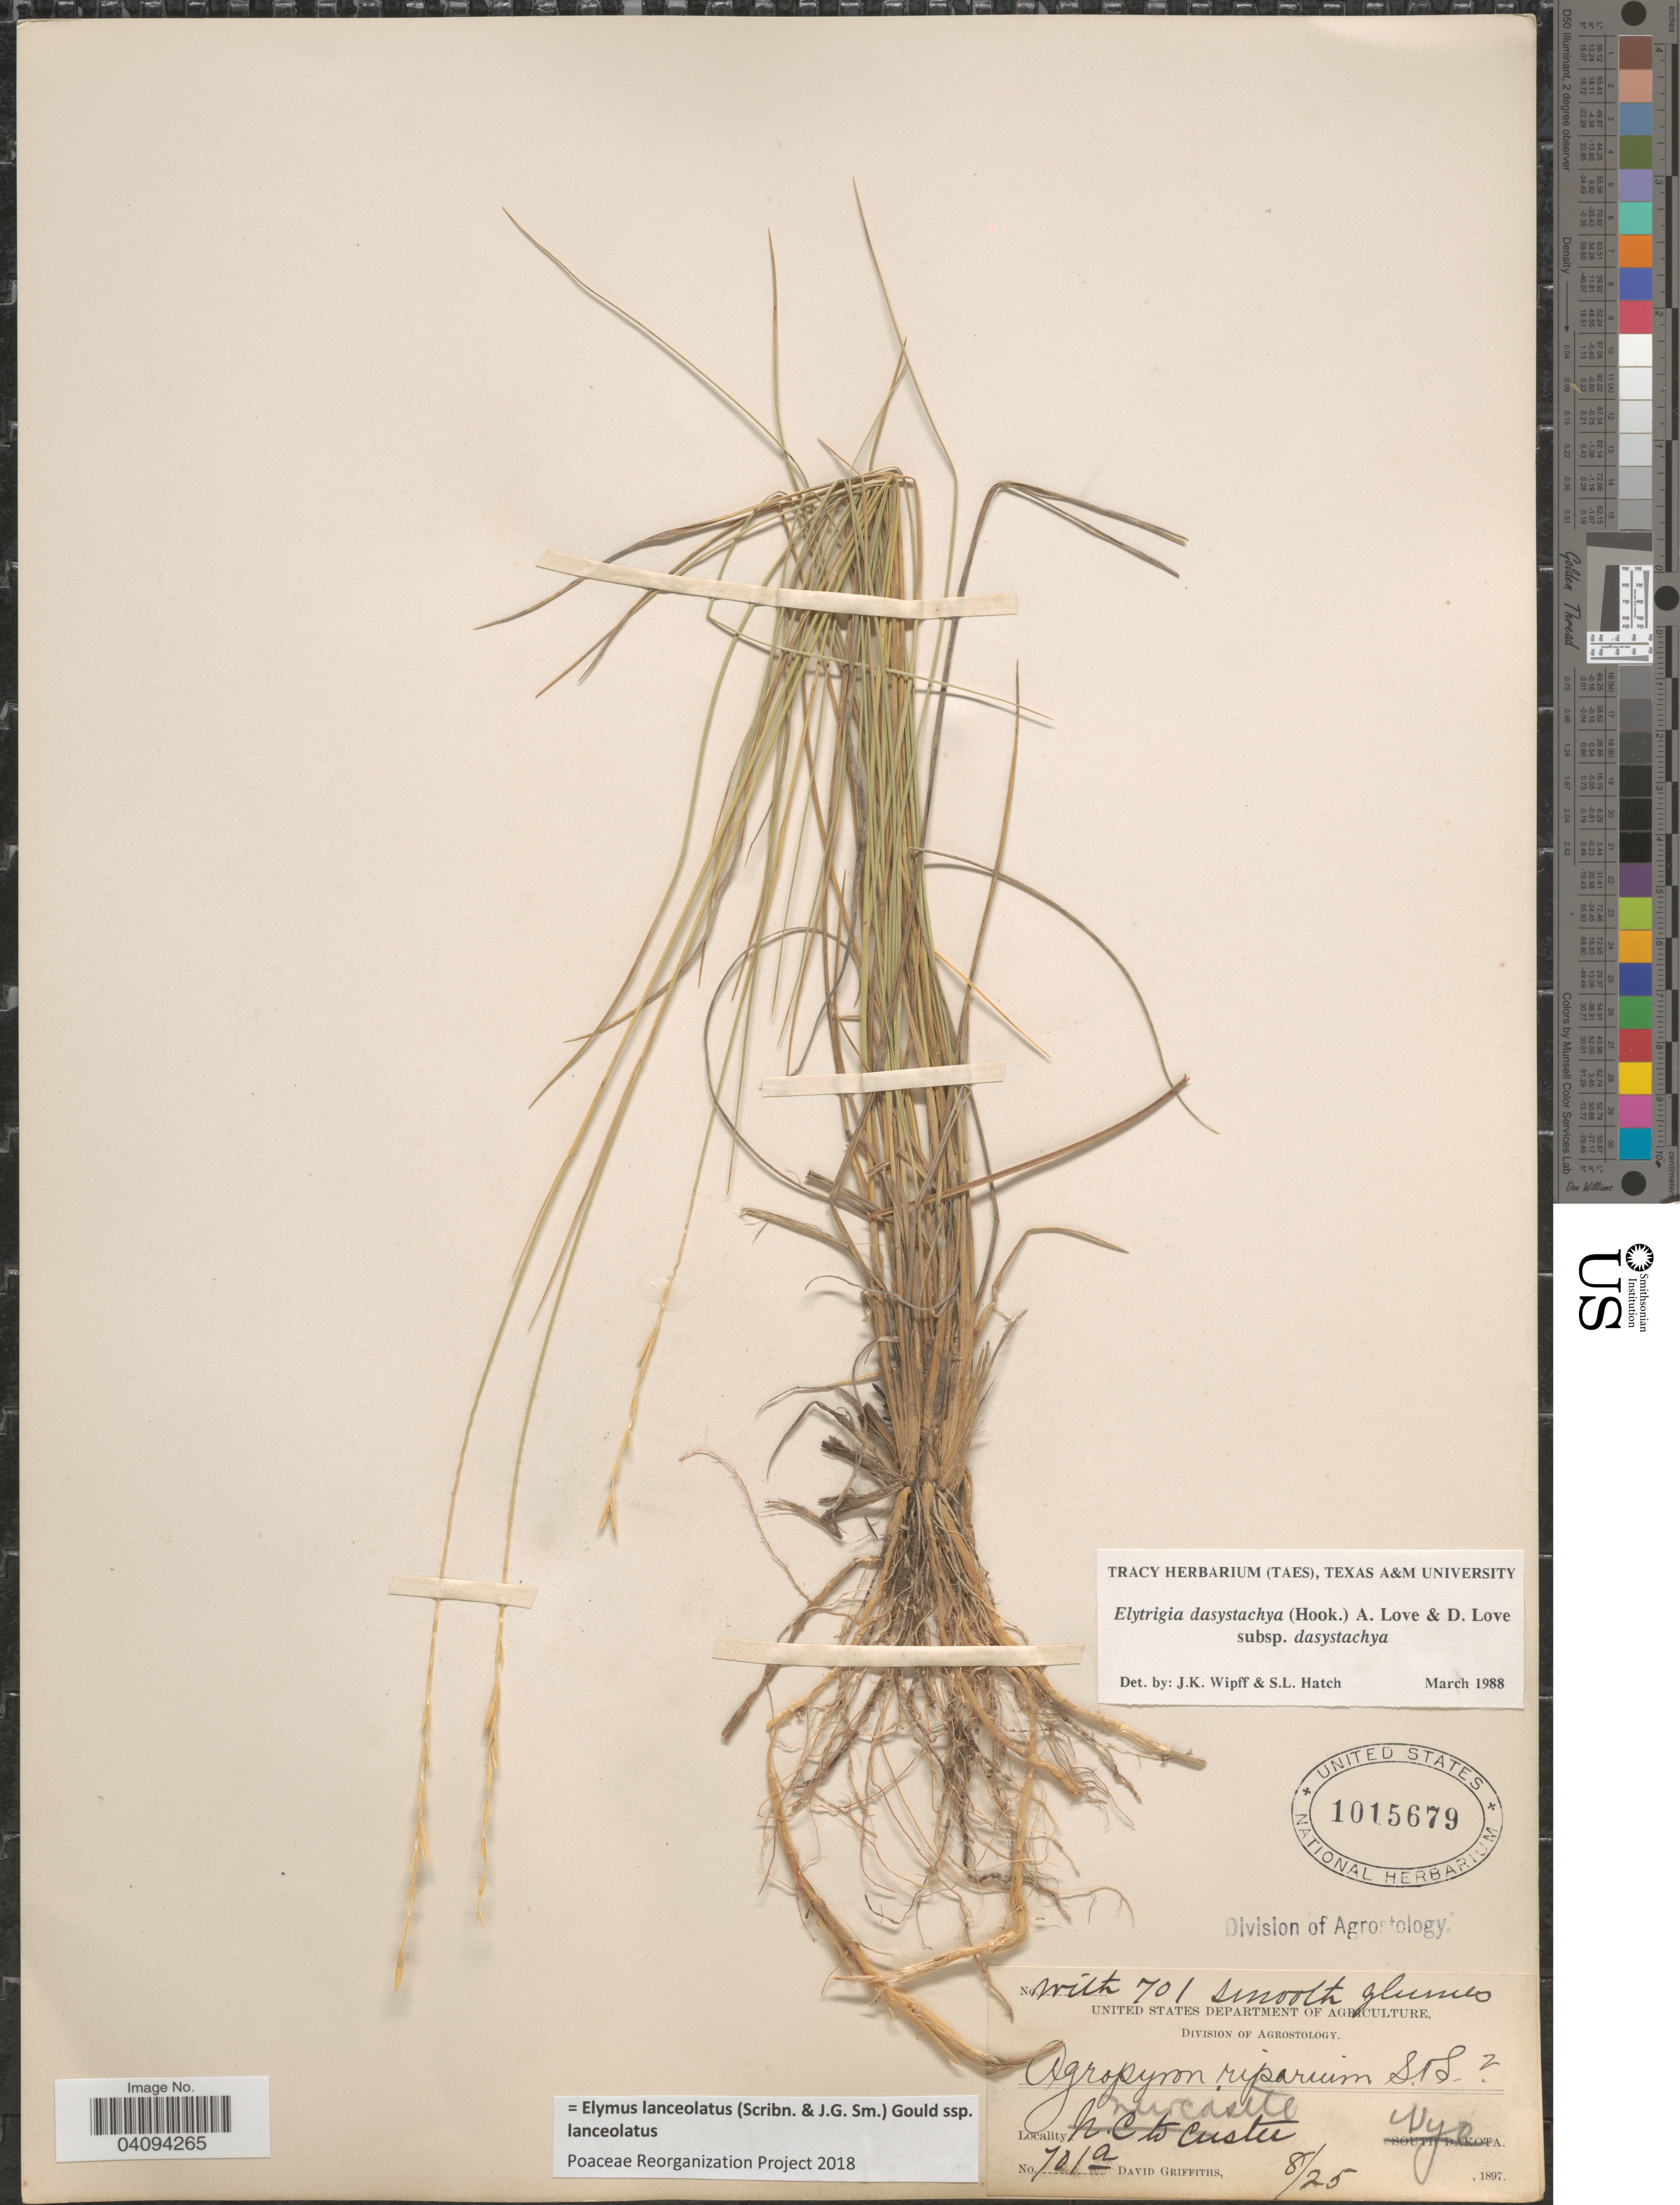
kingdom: Plantae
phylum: Tracheophyta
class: Liliopsida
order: Poales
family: Poaceae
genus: Elymus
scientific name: Elymus lanceolatus subsp. lanceolatus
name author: (Scribn. & J.G. Sm.) Gould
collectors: D. Griffiths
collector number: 701a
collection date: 1897-08-25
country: United States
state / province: Wyoming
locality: New Castle.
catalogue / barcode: US 1015679